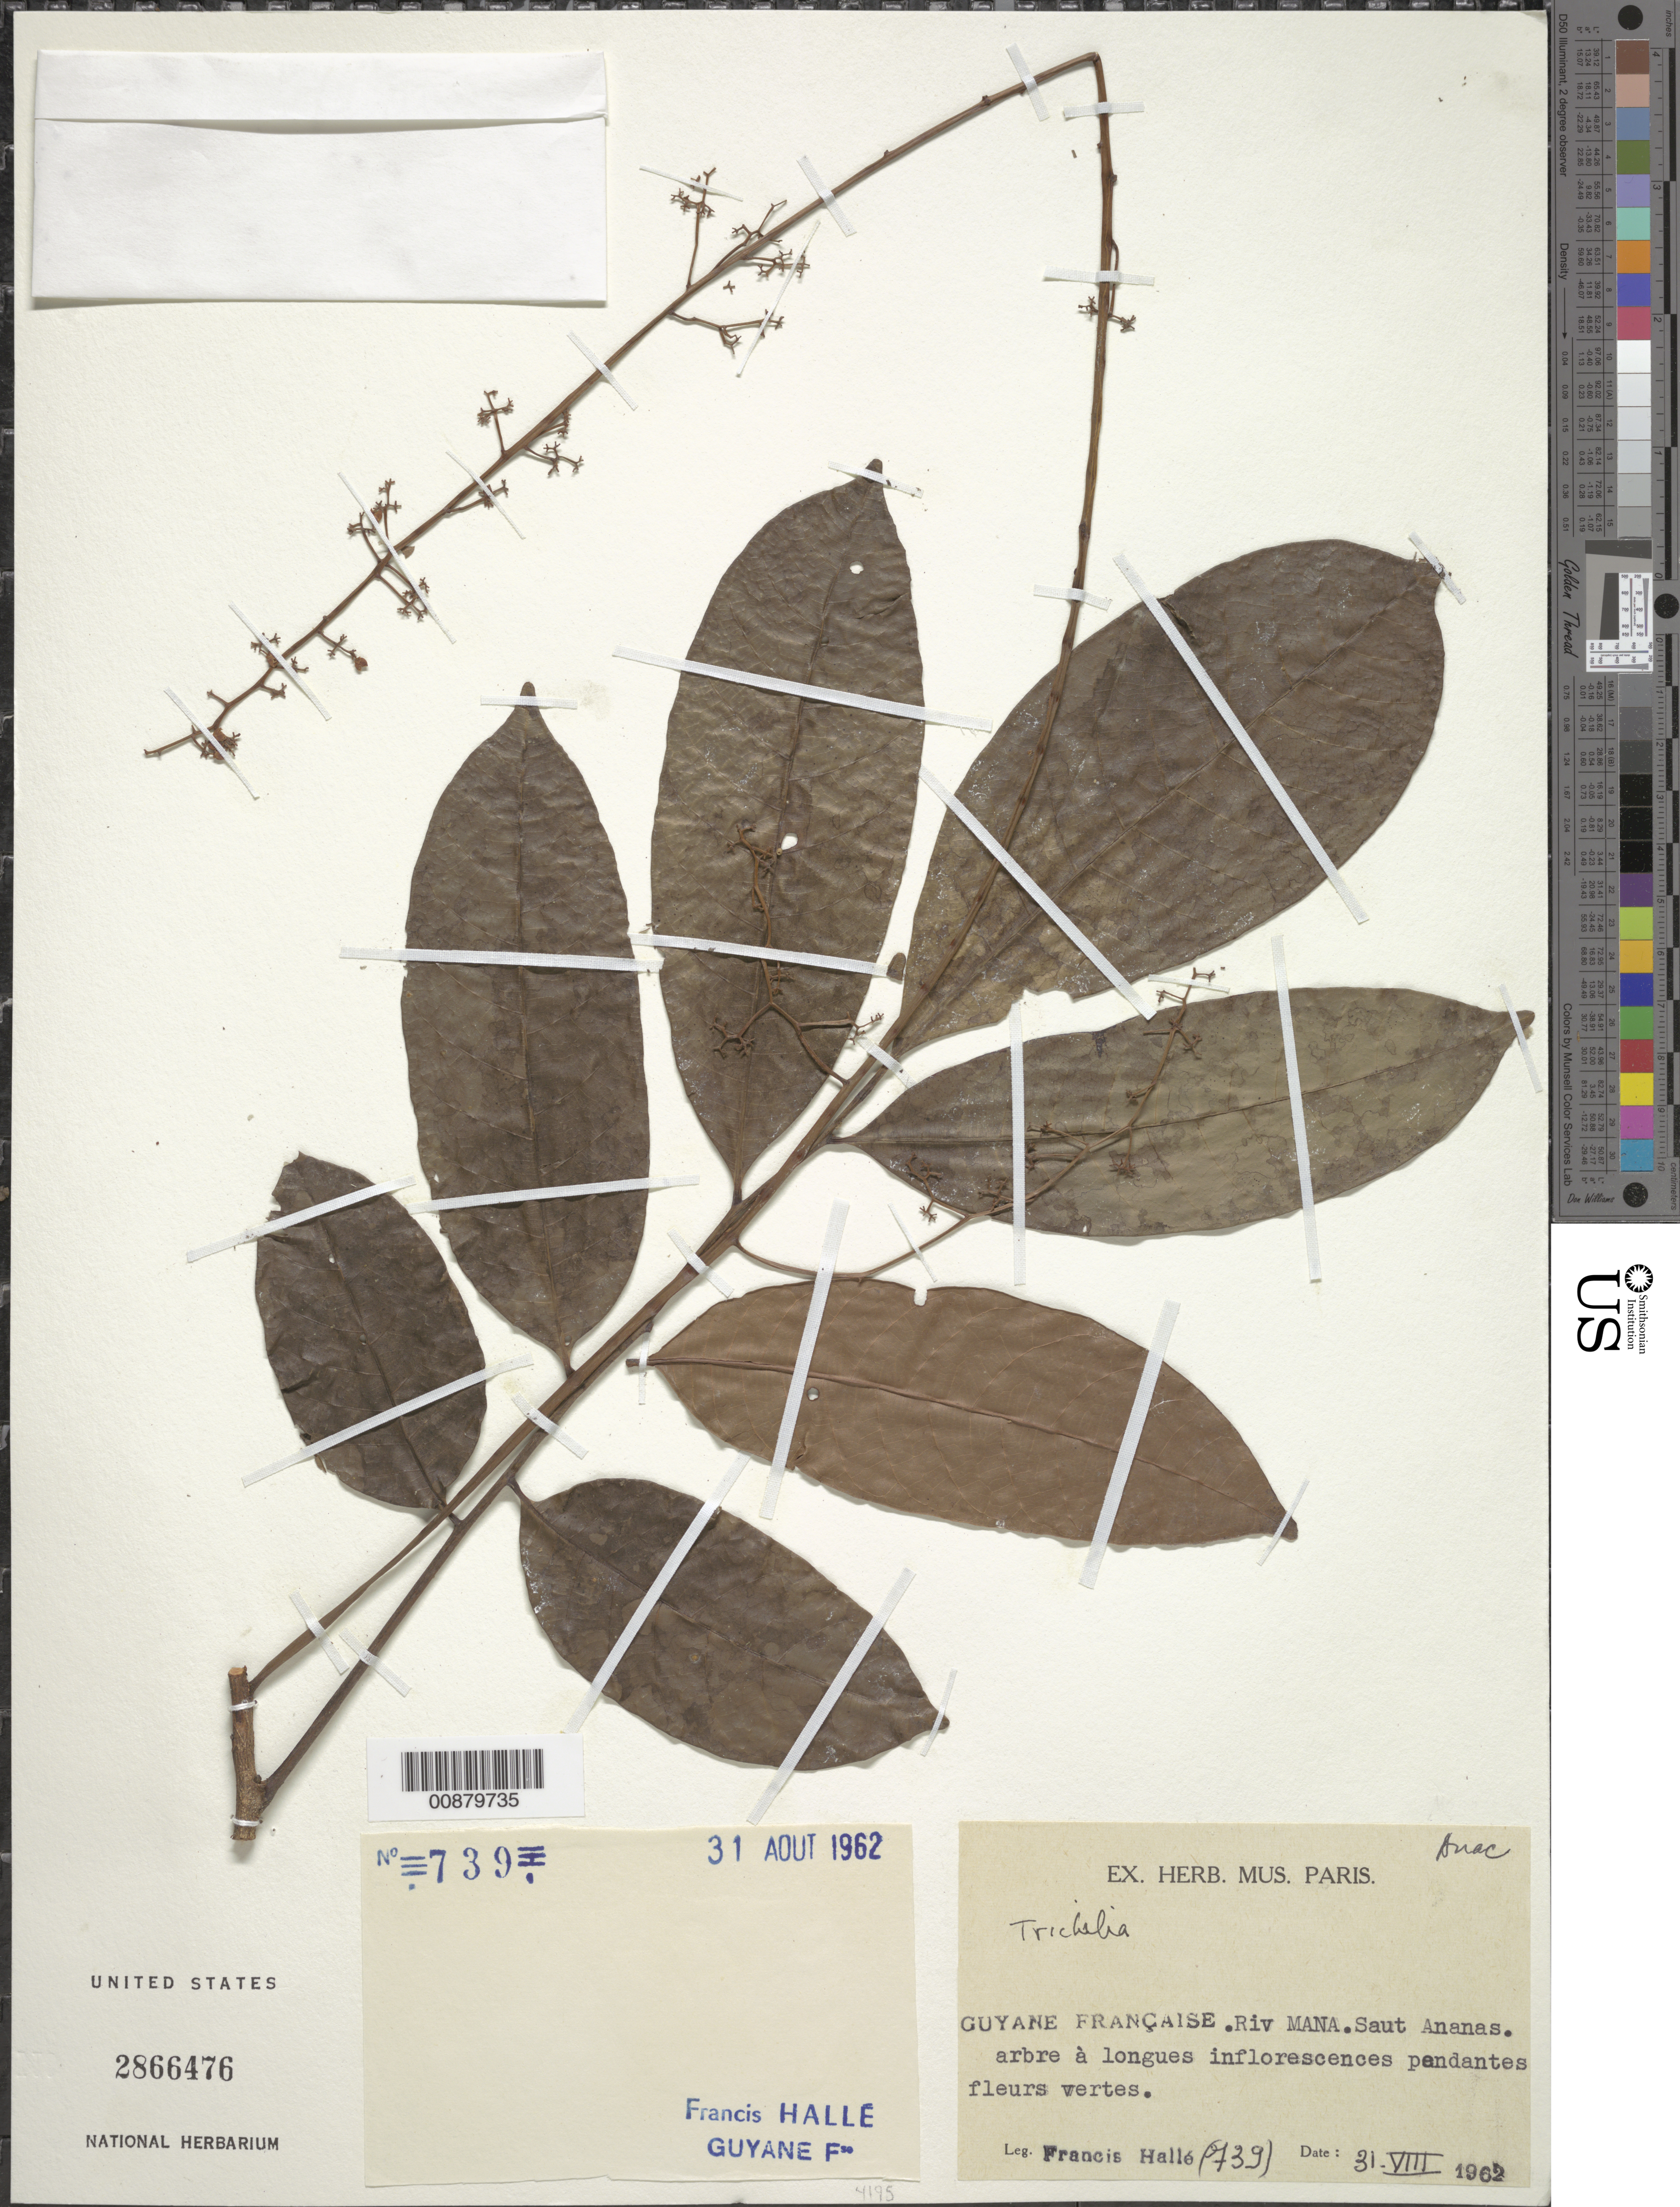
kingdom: Plantae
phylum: Tracheophyta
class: Magnoliopsida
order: Sapindales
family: Meliaceae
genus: Trichilia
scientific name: Trichilia sp.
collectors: F. Hallé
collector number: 739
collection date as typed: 31-Aug-62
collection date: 1962-08-31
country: French Guiana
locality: Rivière Mana, Saut Ananas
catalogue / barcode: US 2866476